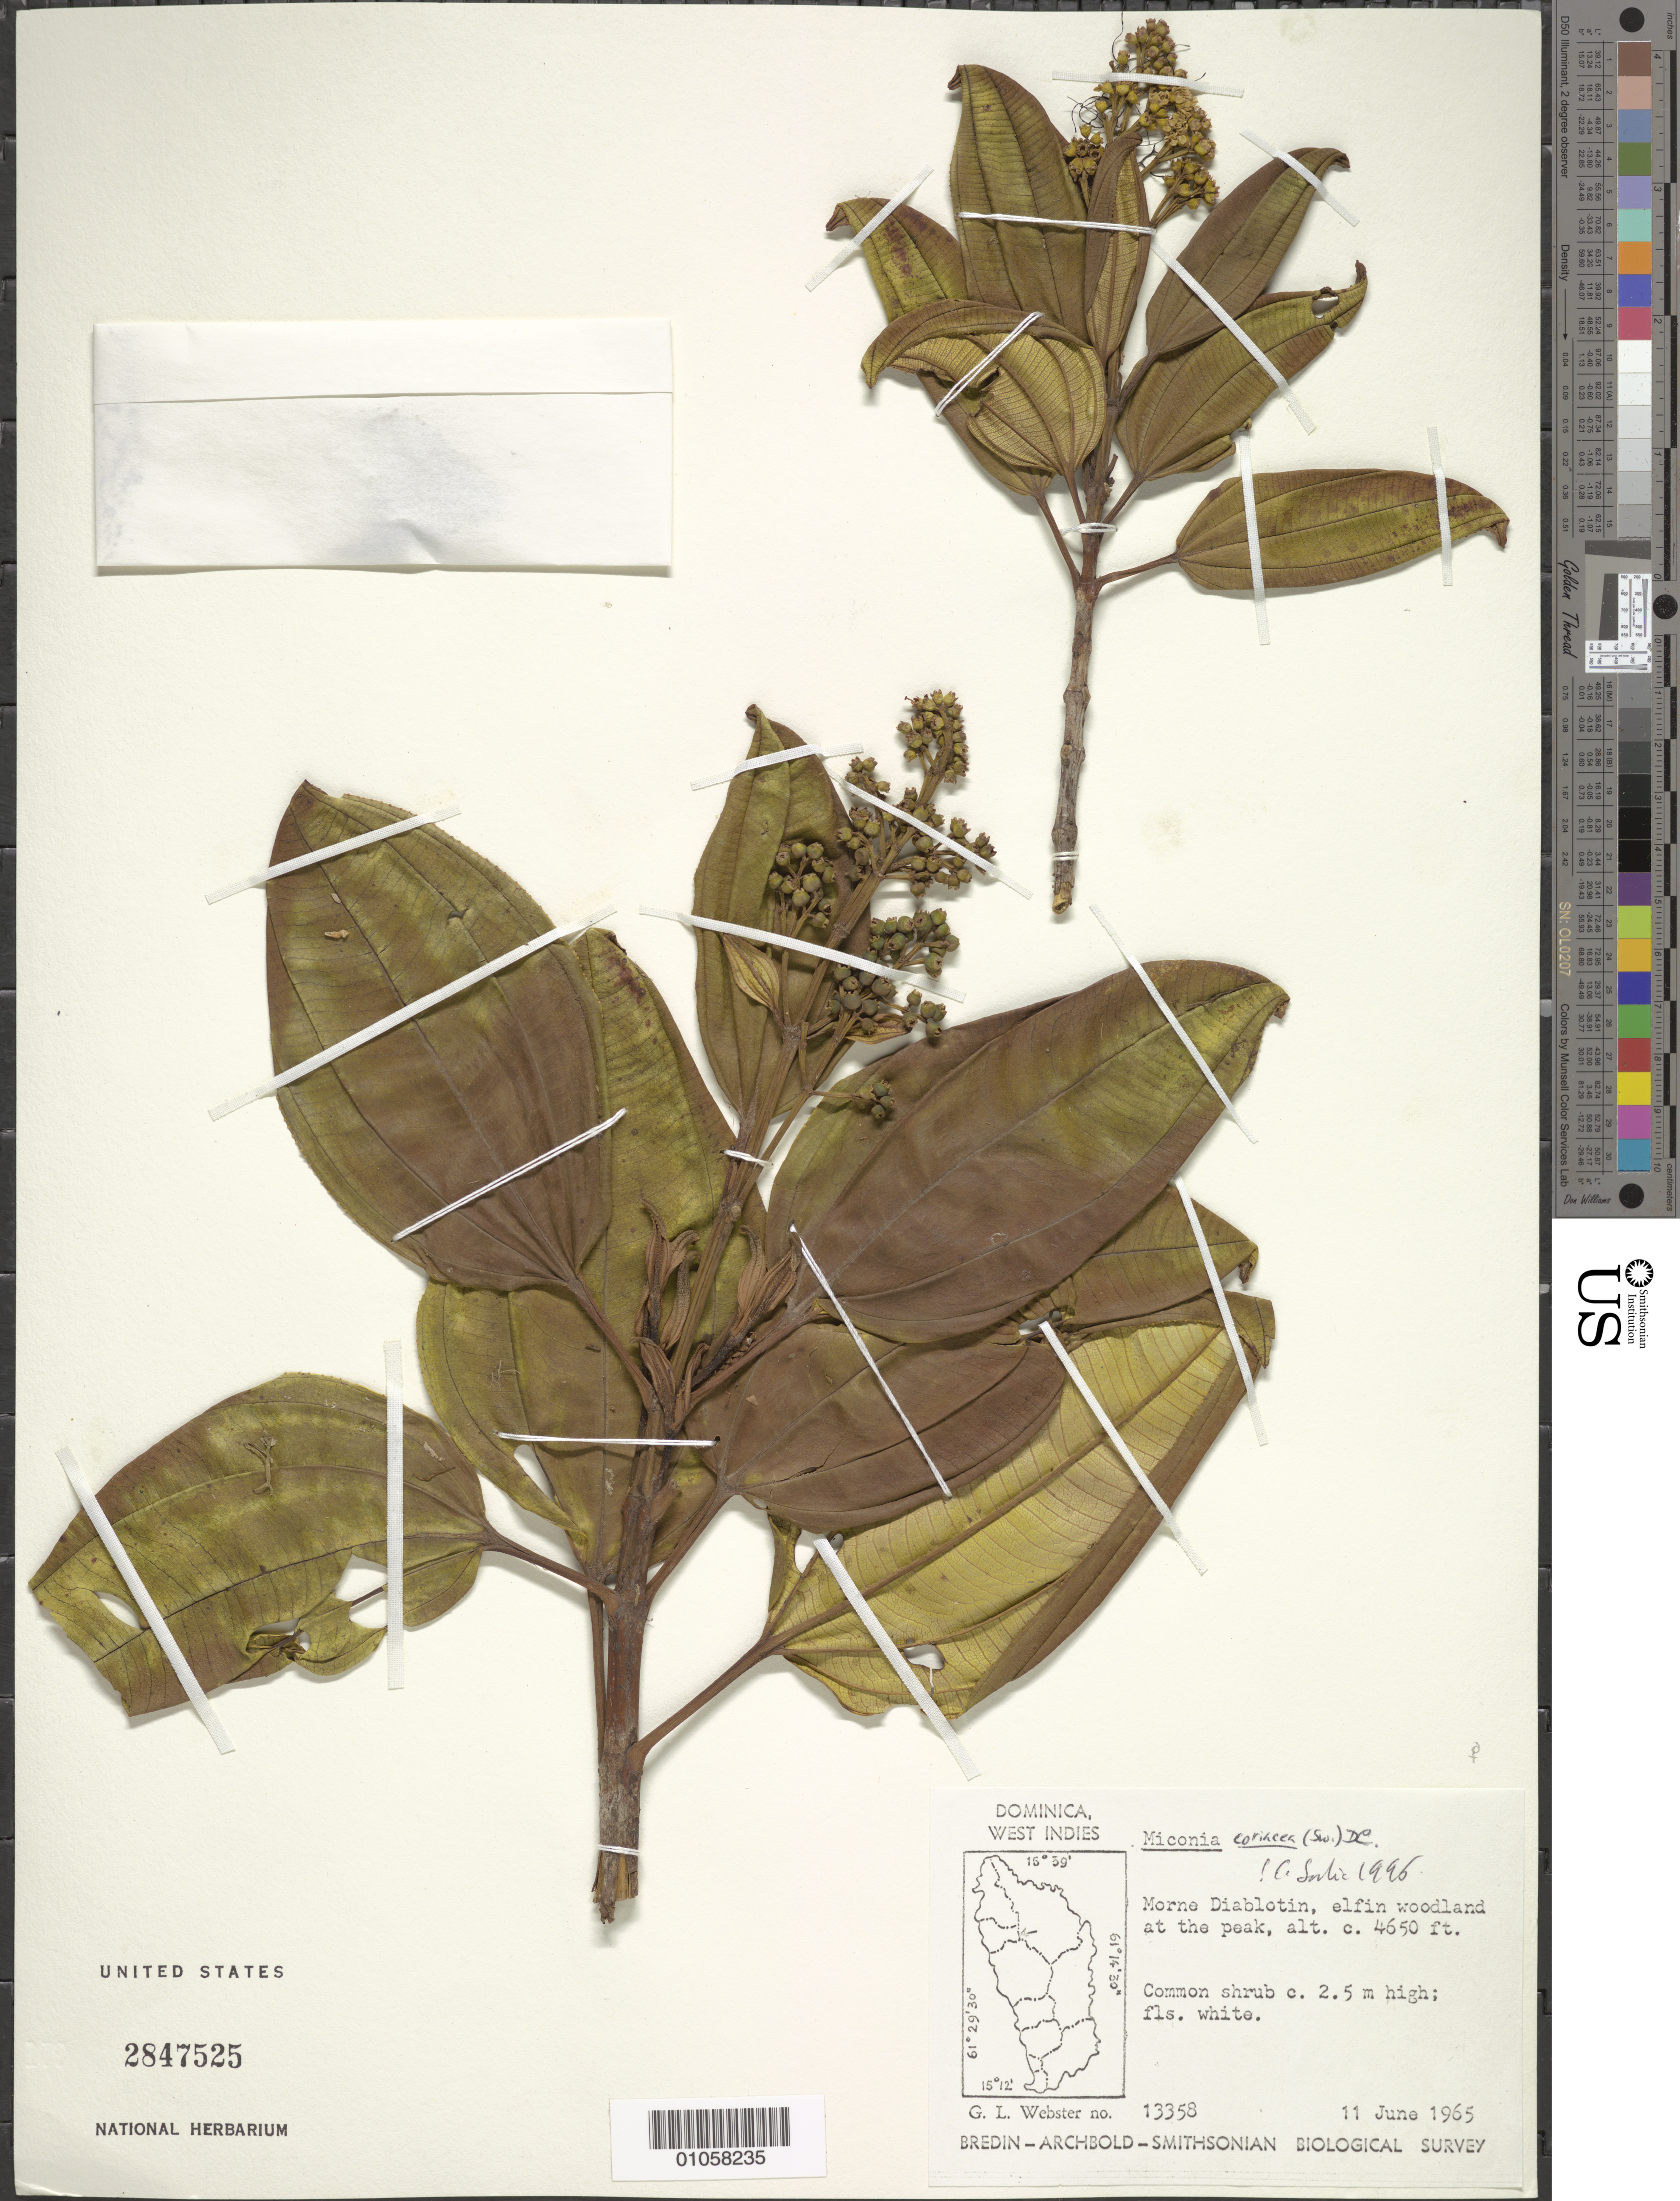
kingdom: Plantae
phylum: Tracheophyta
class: Magnoliopsida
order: Myrtales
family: Melastomataceae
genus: Miconia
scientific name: Miconia coriacea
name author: (Sw.) DC.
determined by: Sastre, C. H. L.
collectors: G. L. Webster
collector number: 13358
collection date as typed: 11 Jun 1965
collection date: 1965-06-11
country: Dominica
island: Dominica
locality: Morne Diablotin, at the peak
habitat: Elfin woodland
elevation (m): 1417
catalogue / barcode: US 2847525